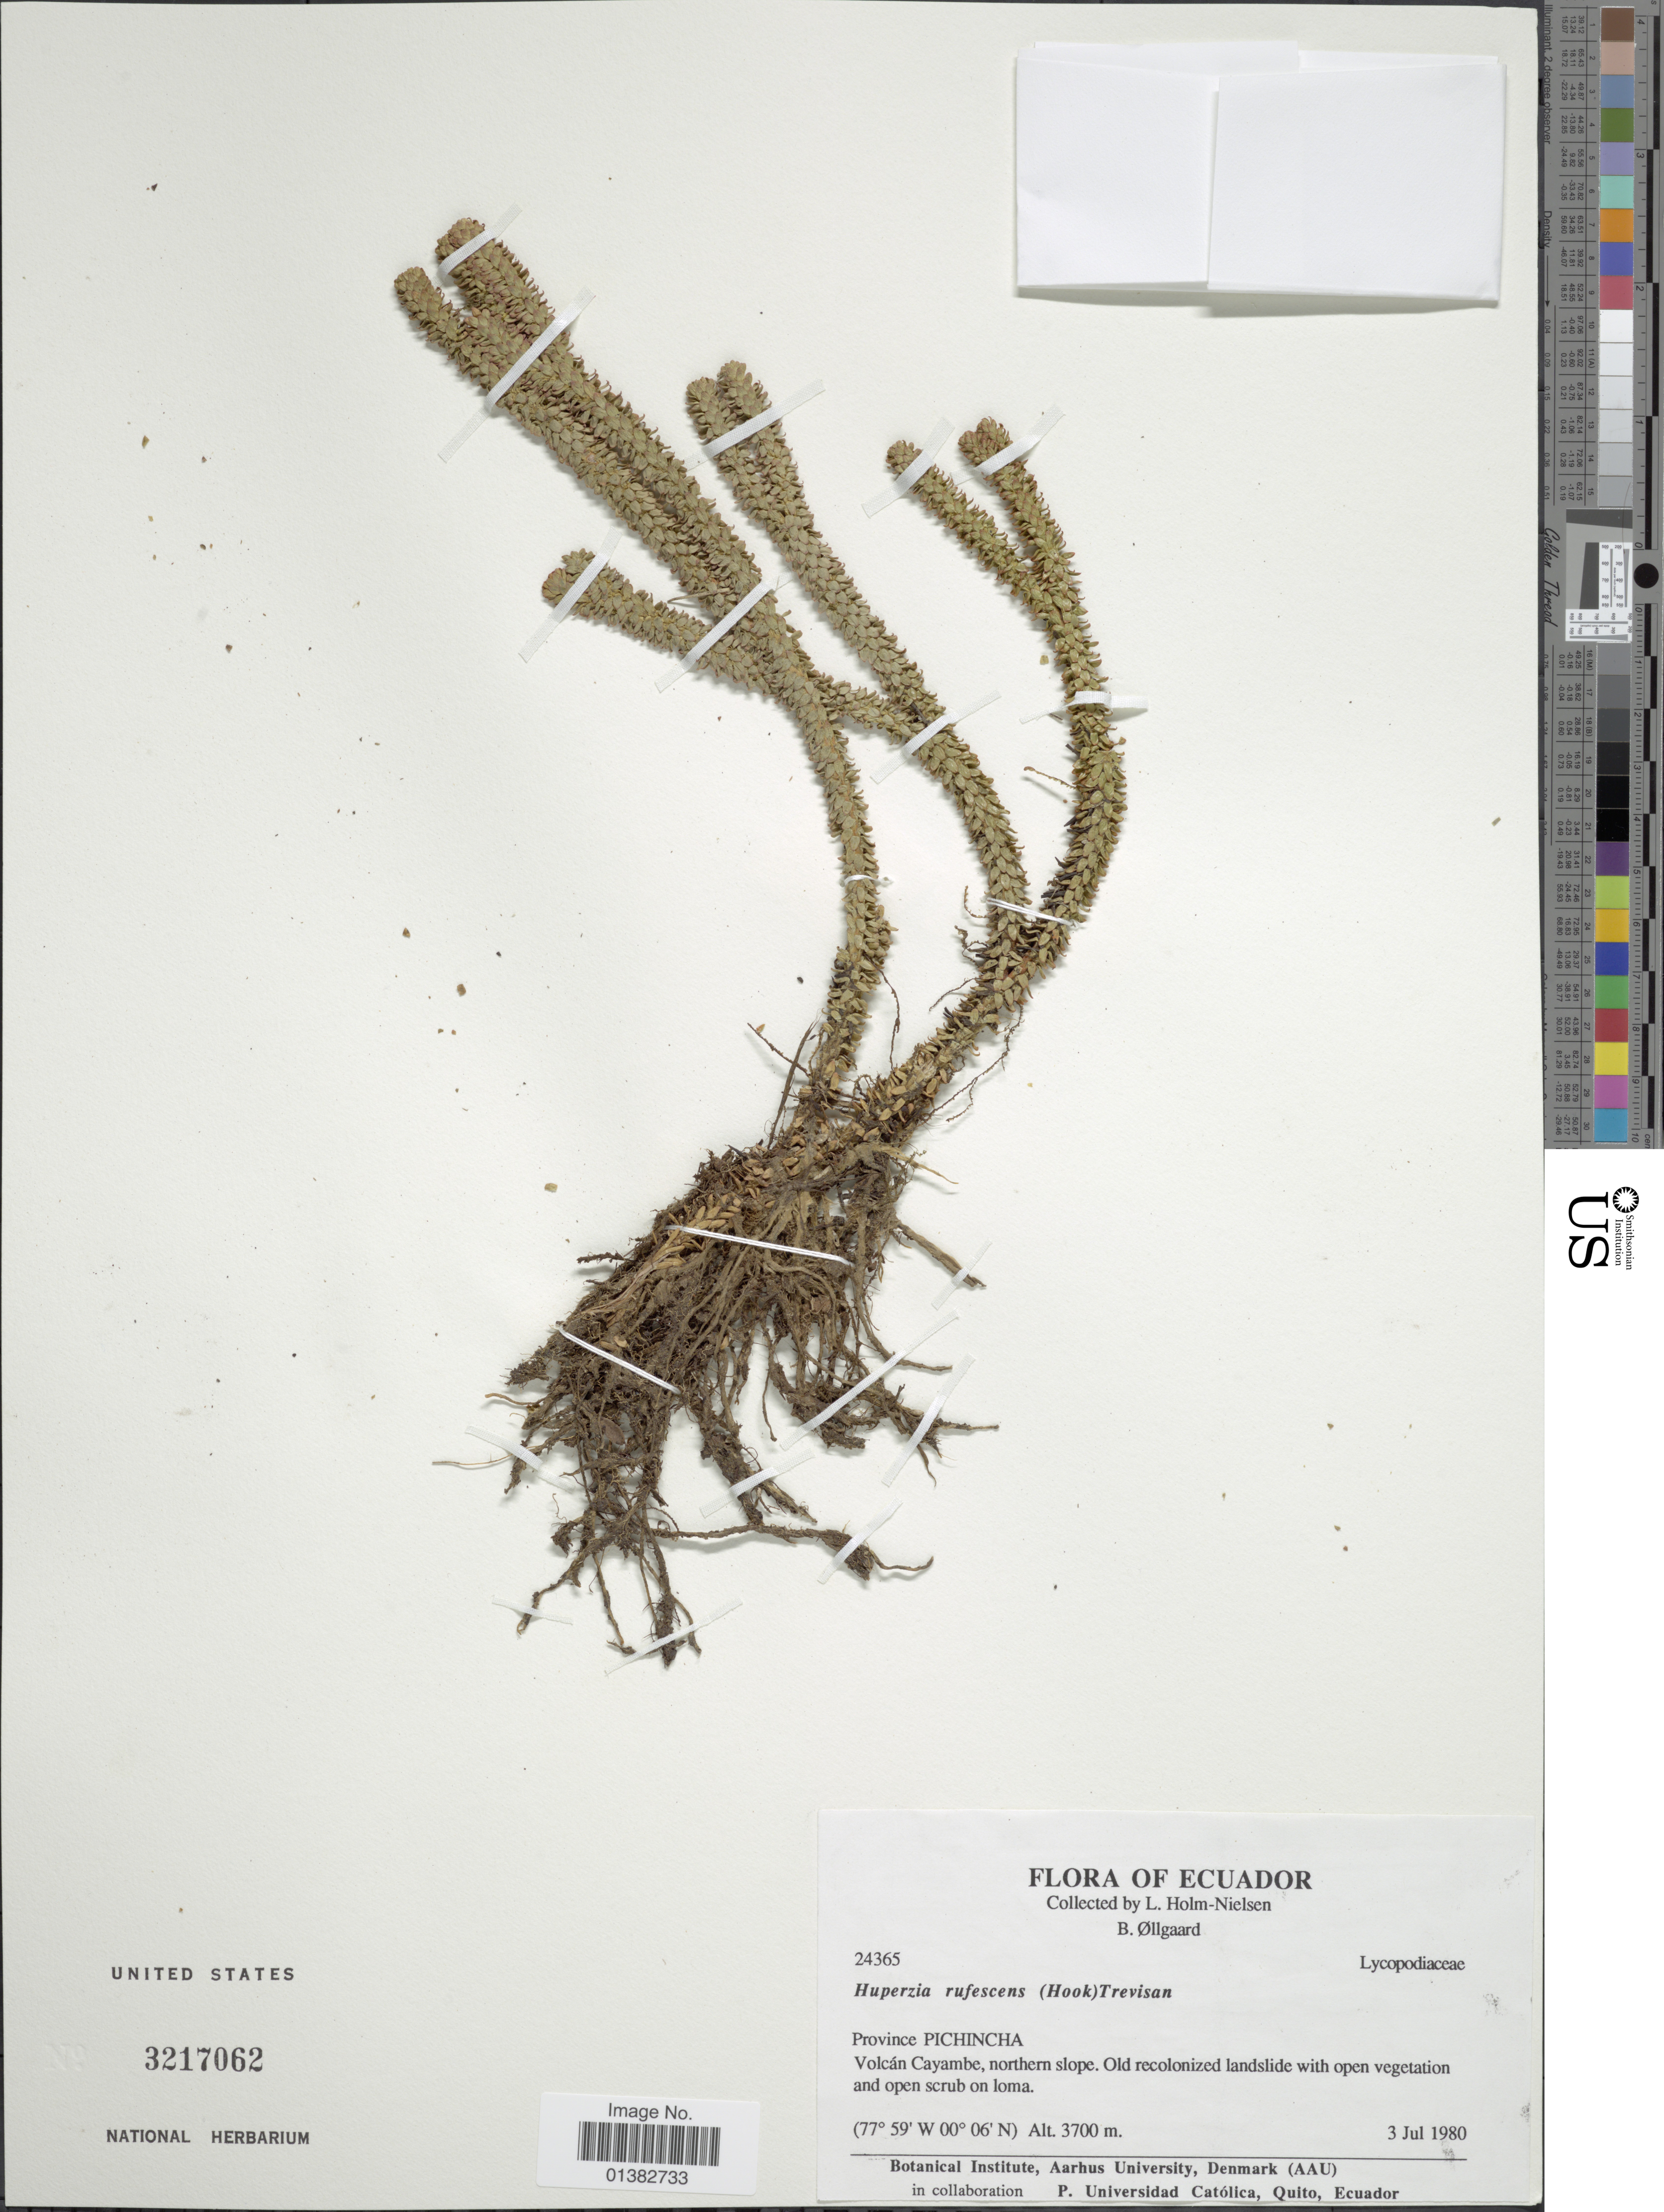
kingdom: Plantae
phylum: Tracheophyta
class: Lycopodiopsida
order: Lycopodiales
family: Lycopodiaceae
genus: Phlegmariurus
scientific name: Phlegmariurus rufescens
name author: (Hook.) B. Øllg.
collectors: L. B. Holm-Nielsen & B. Øllgaard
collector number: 24365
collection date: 1980-07-03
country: Ecuador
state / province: Pichincha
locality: Volcán Cayambe, northern slope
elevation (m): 3700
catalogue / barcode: US 3217062